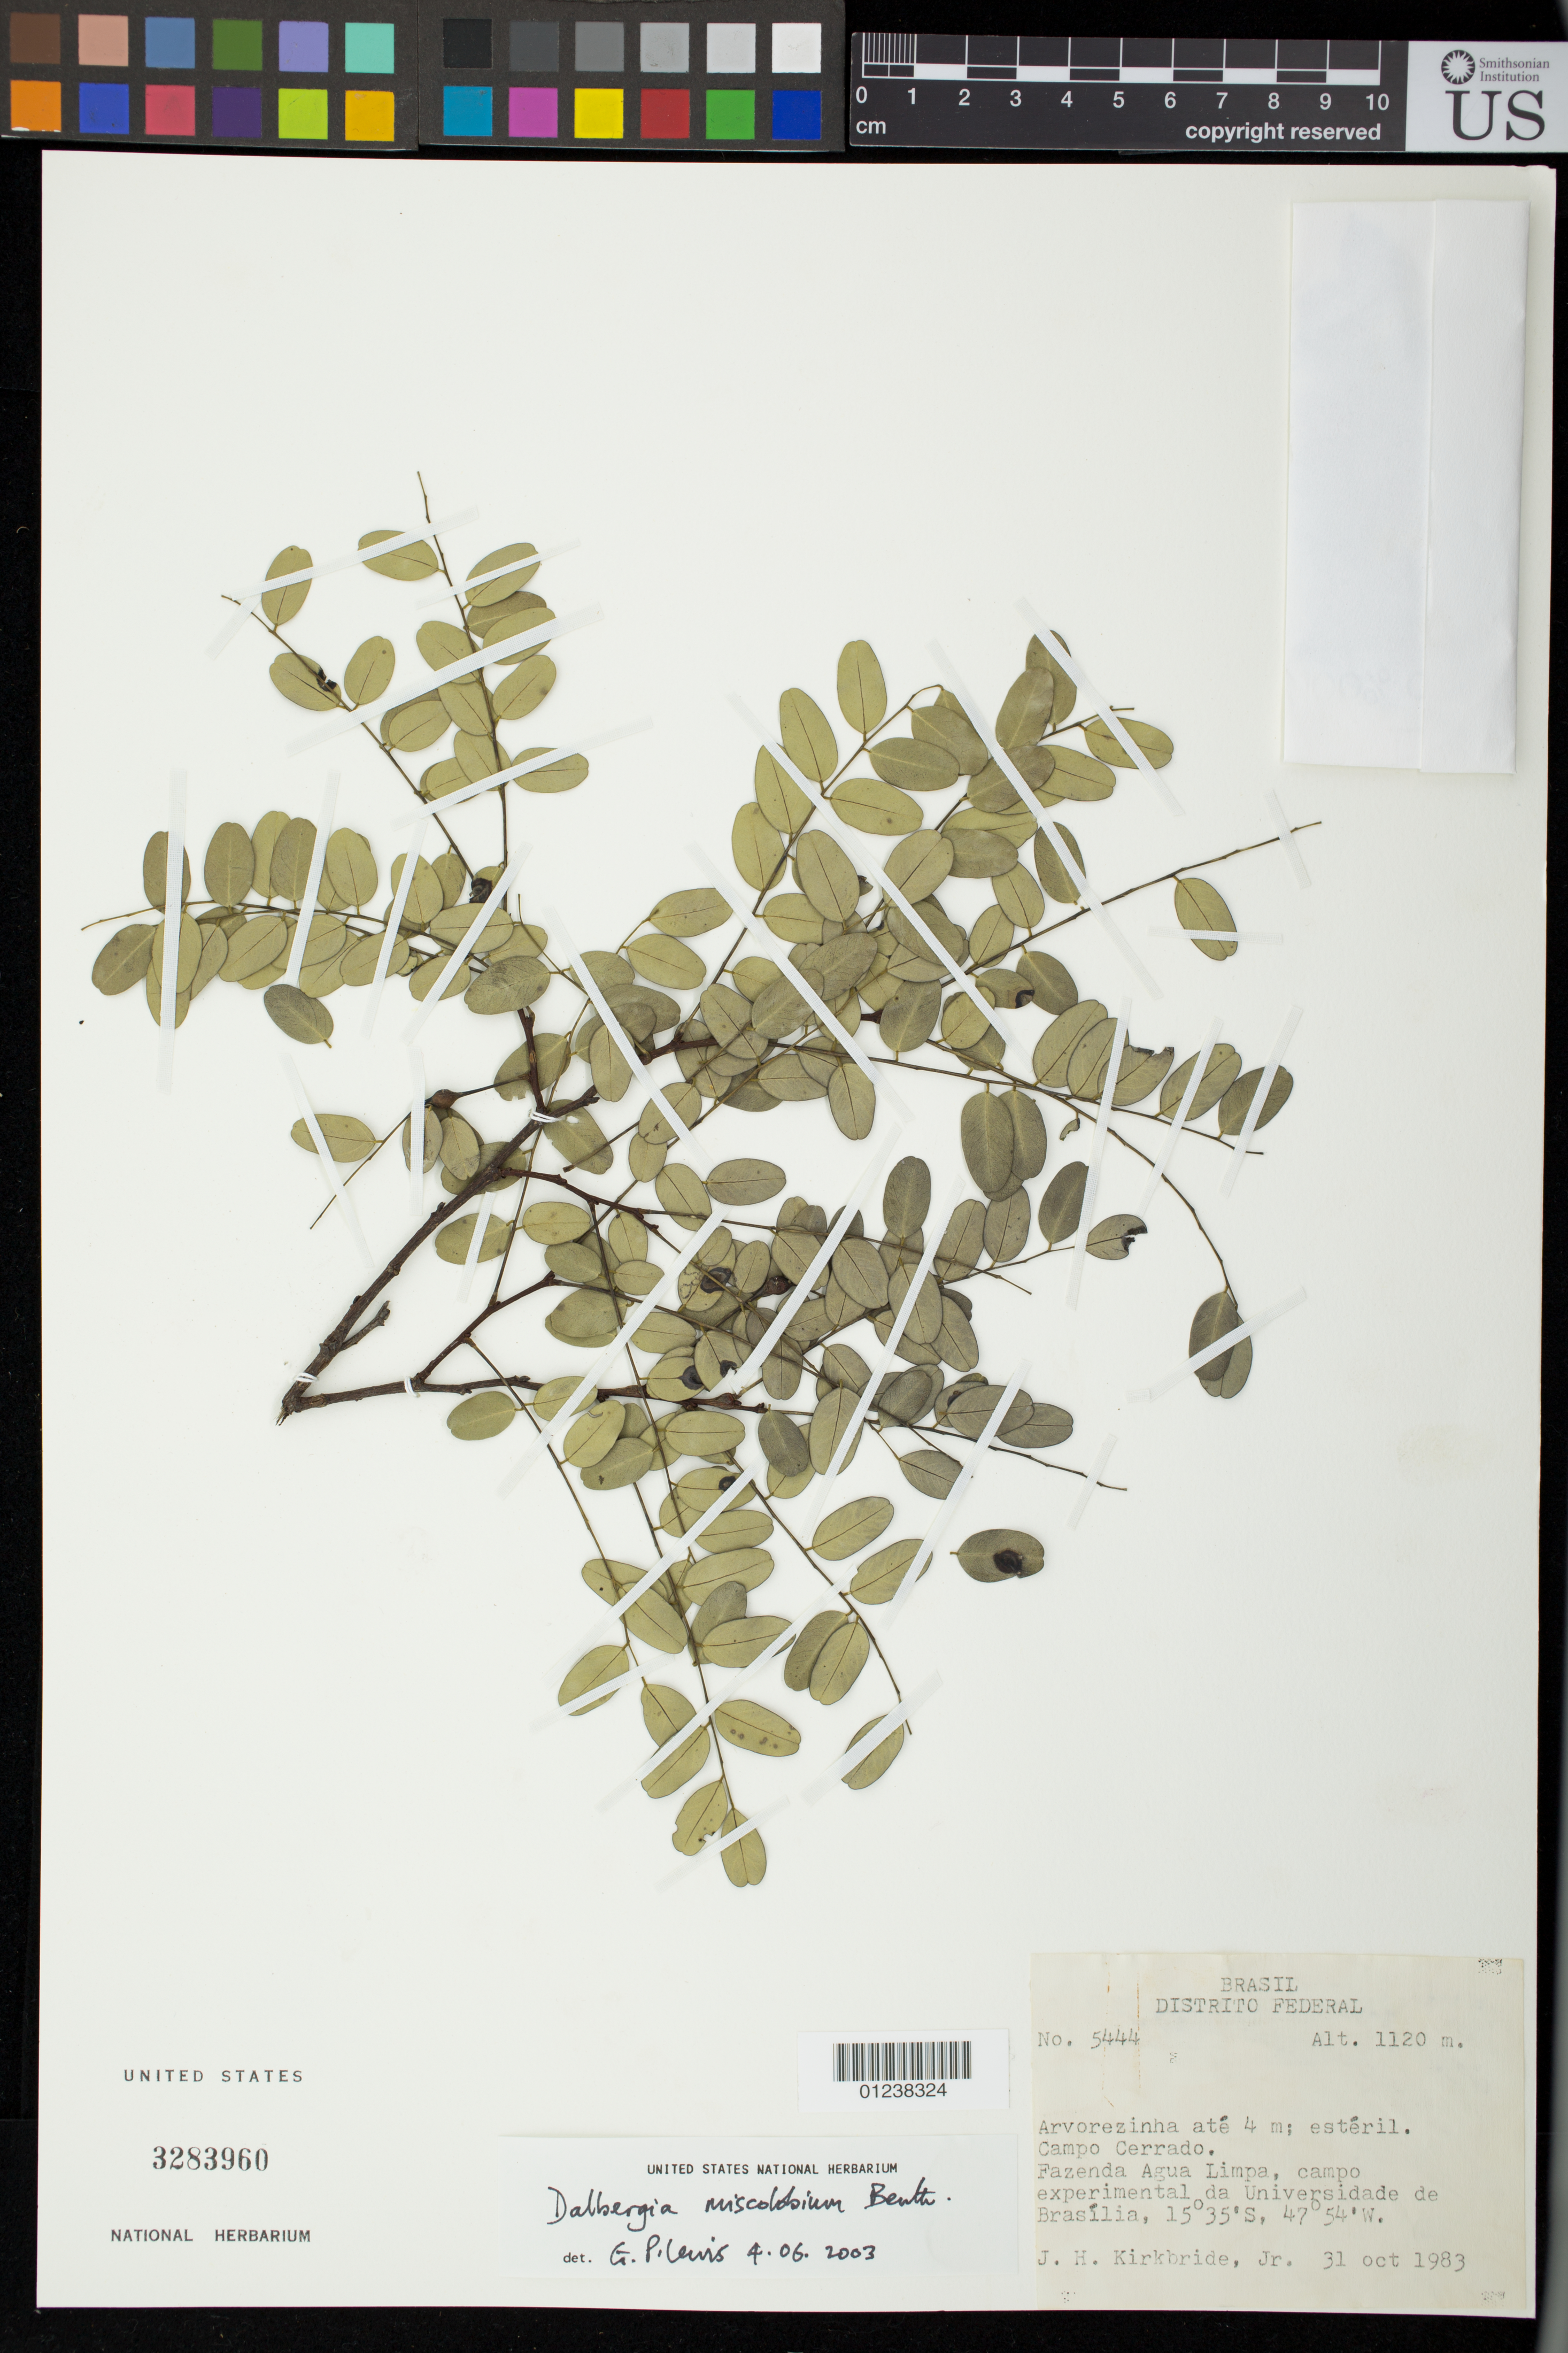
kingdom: Plantae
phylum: Tracheophyta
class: Magnoliopsida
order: Fabales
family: Fabaceae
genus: Dalbergia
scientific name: Dalbergia miscolobium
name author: Benth.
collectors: J. H. Kirkbride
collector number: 5444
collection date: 1983-10-31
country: Brazil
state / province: Distrito Federal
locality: Fazenda Agua Limpa, campo experimental da Universidade de Brasilia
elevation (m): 1120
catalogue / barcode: US 3283960